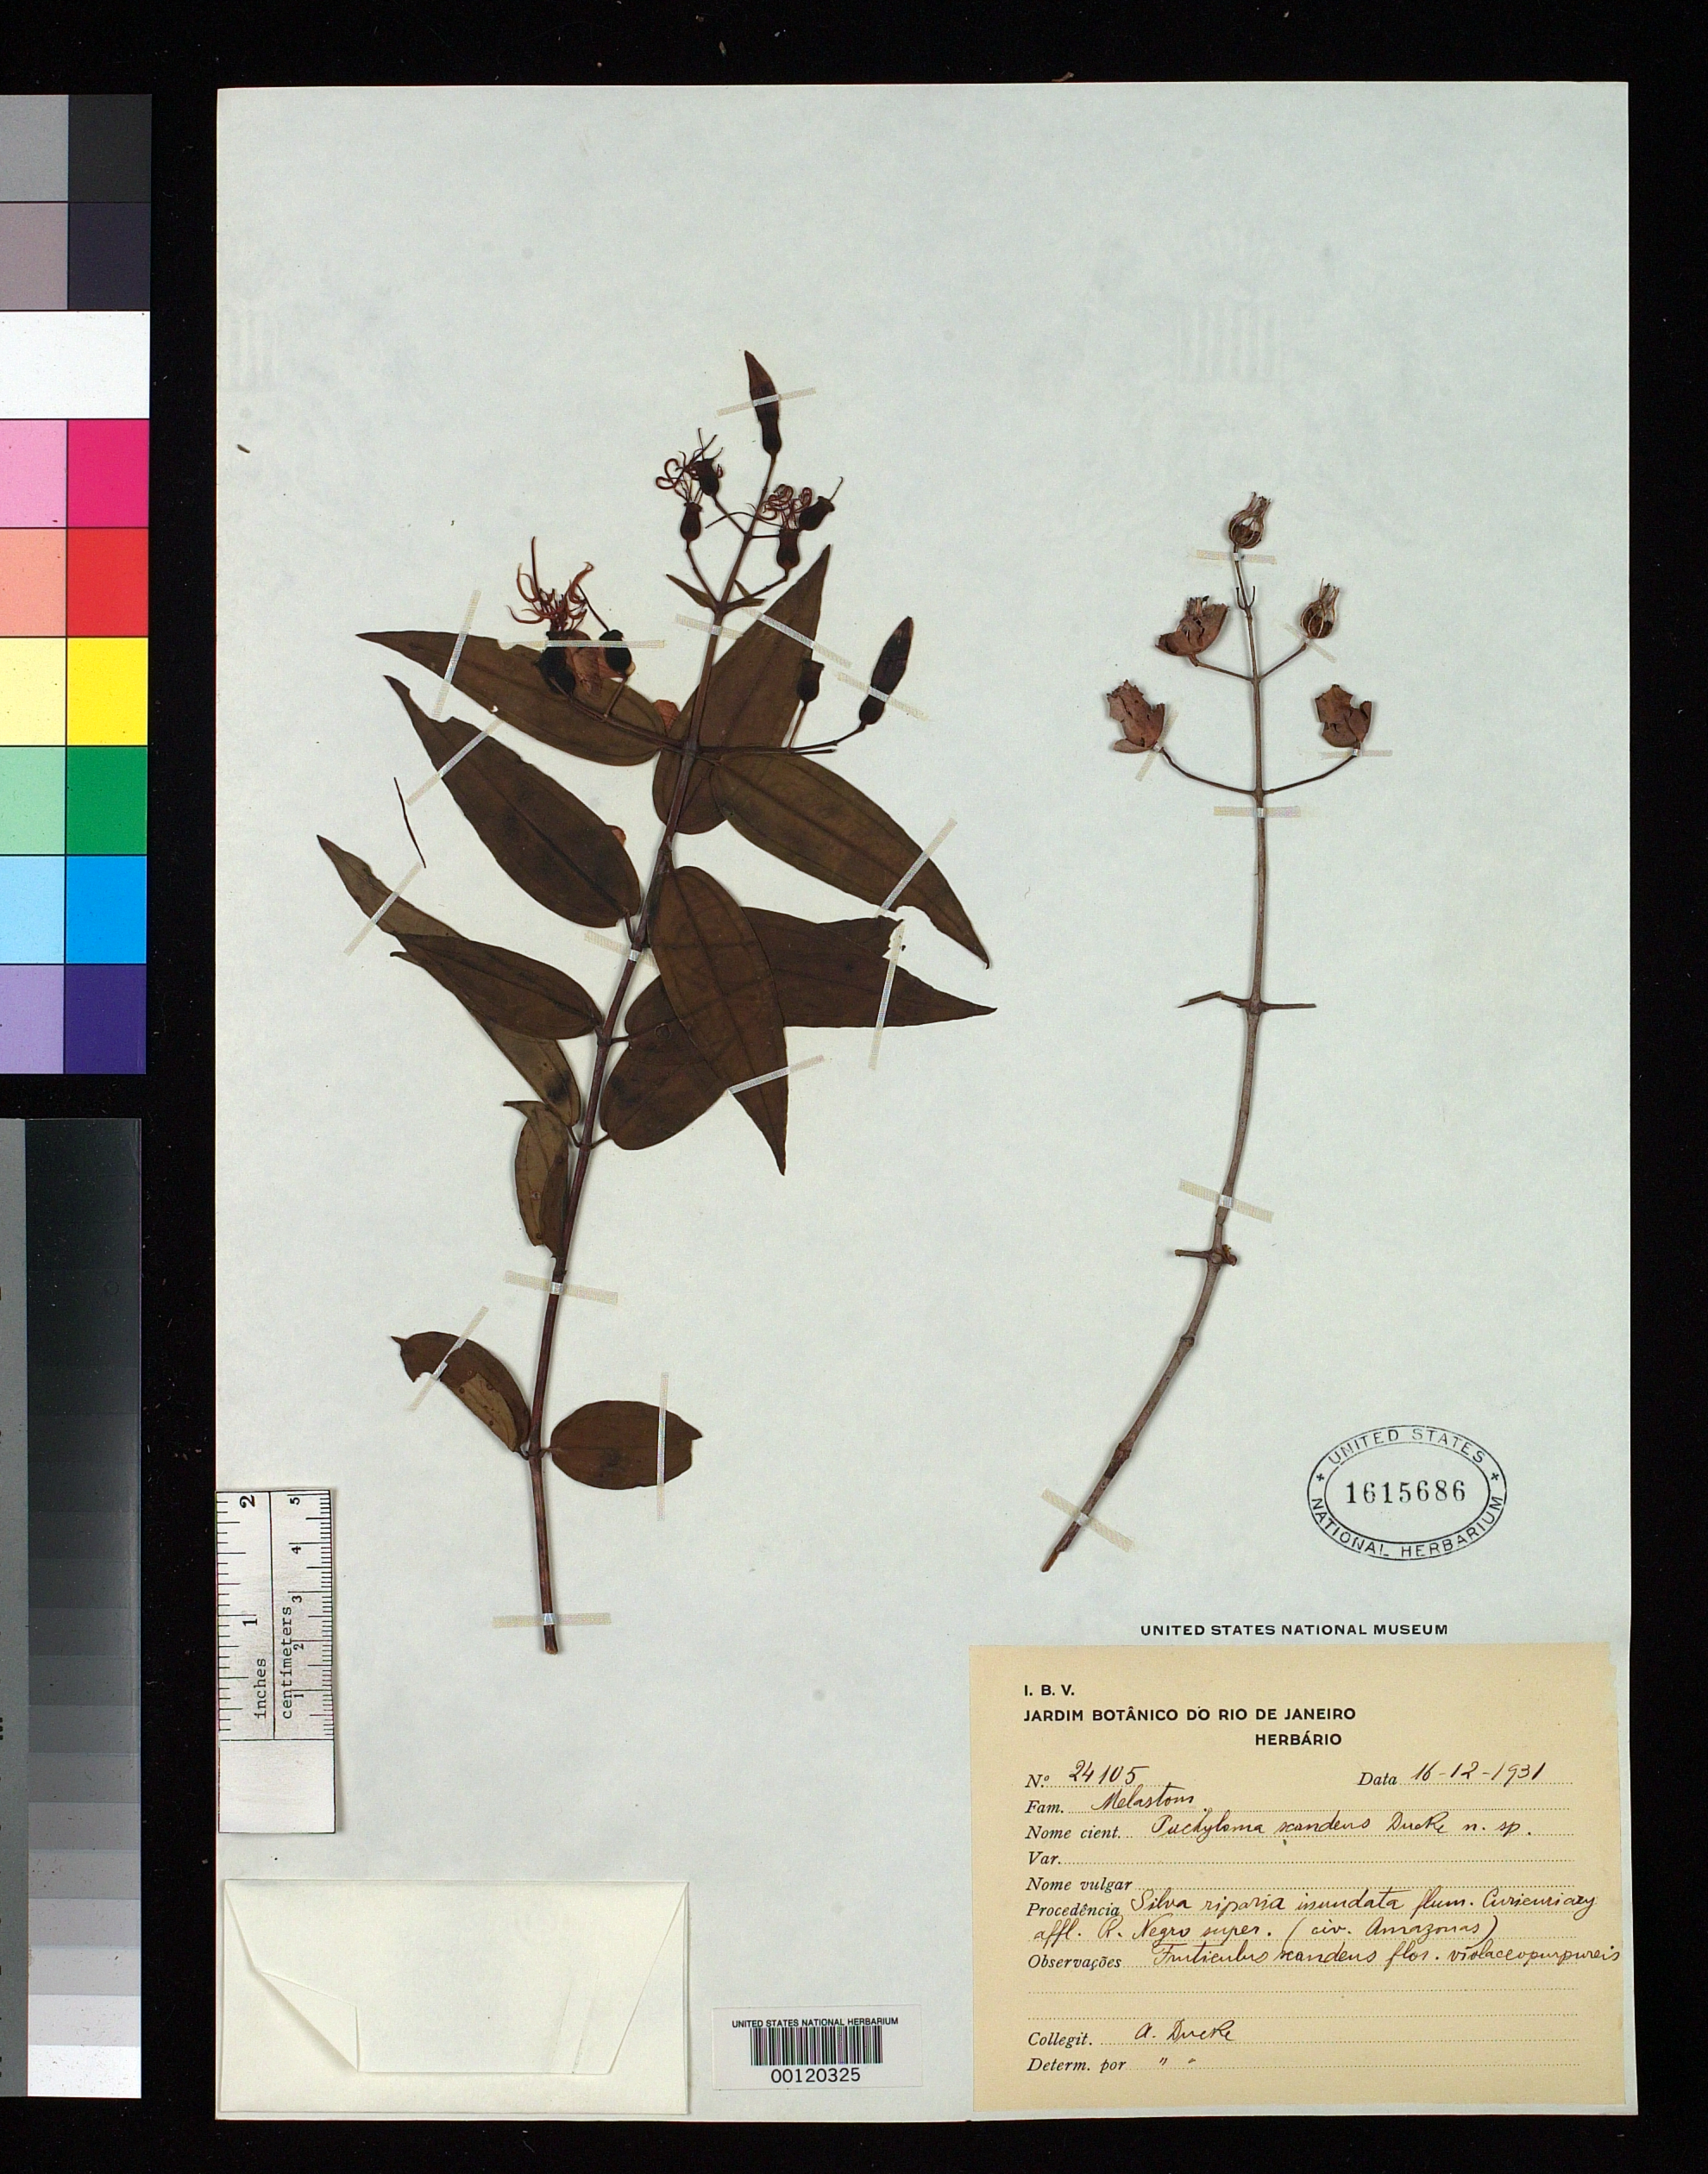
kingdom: Plantae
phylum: Tracheophyta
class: Magnoliopsida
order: Myrtales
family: Melastomataceae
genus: Pachyloma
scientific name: Pachyloma scandens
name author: Ducke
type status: Isotype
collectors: A. Ducke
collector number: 24105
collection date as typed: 16 Dec 1931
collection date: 1931-12-16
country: Brazil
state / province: Amazonas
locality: Rio Curicuriary, Rio Negro.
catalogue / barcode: US 1615686